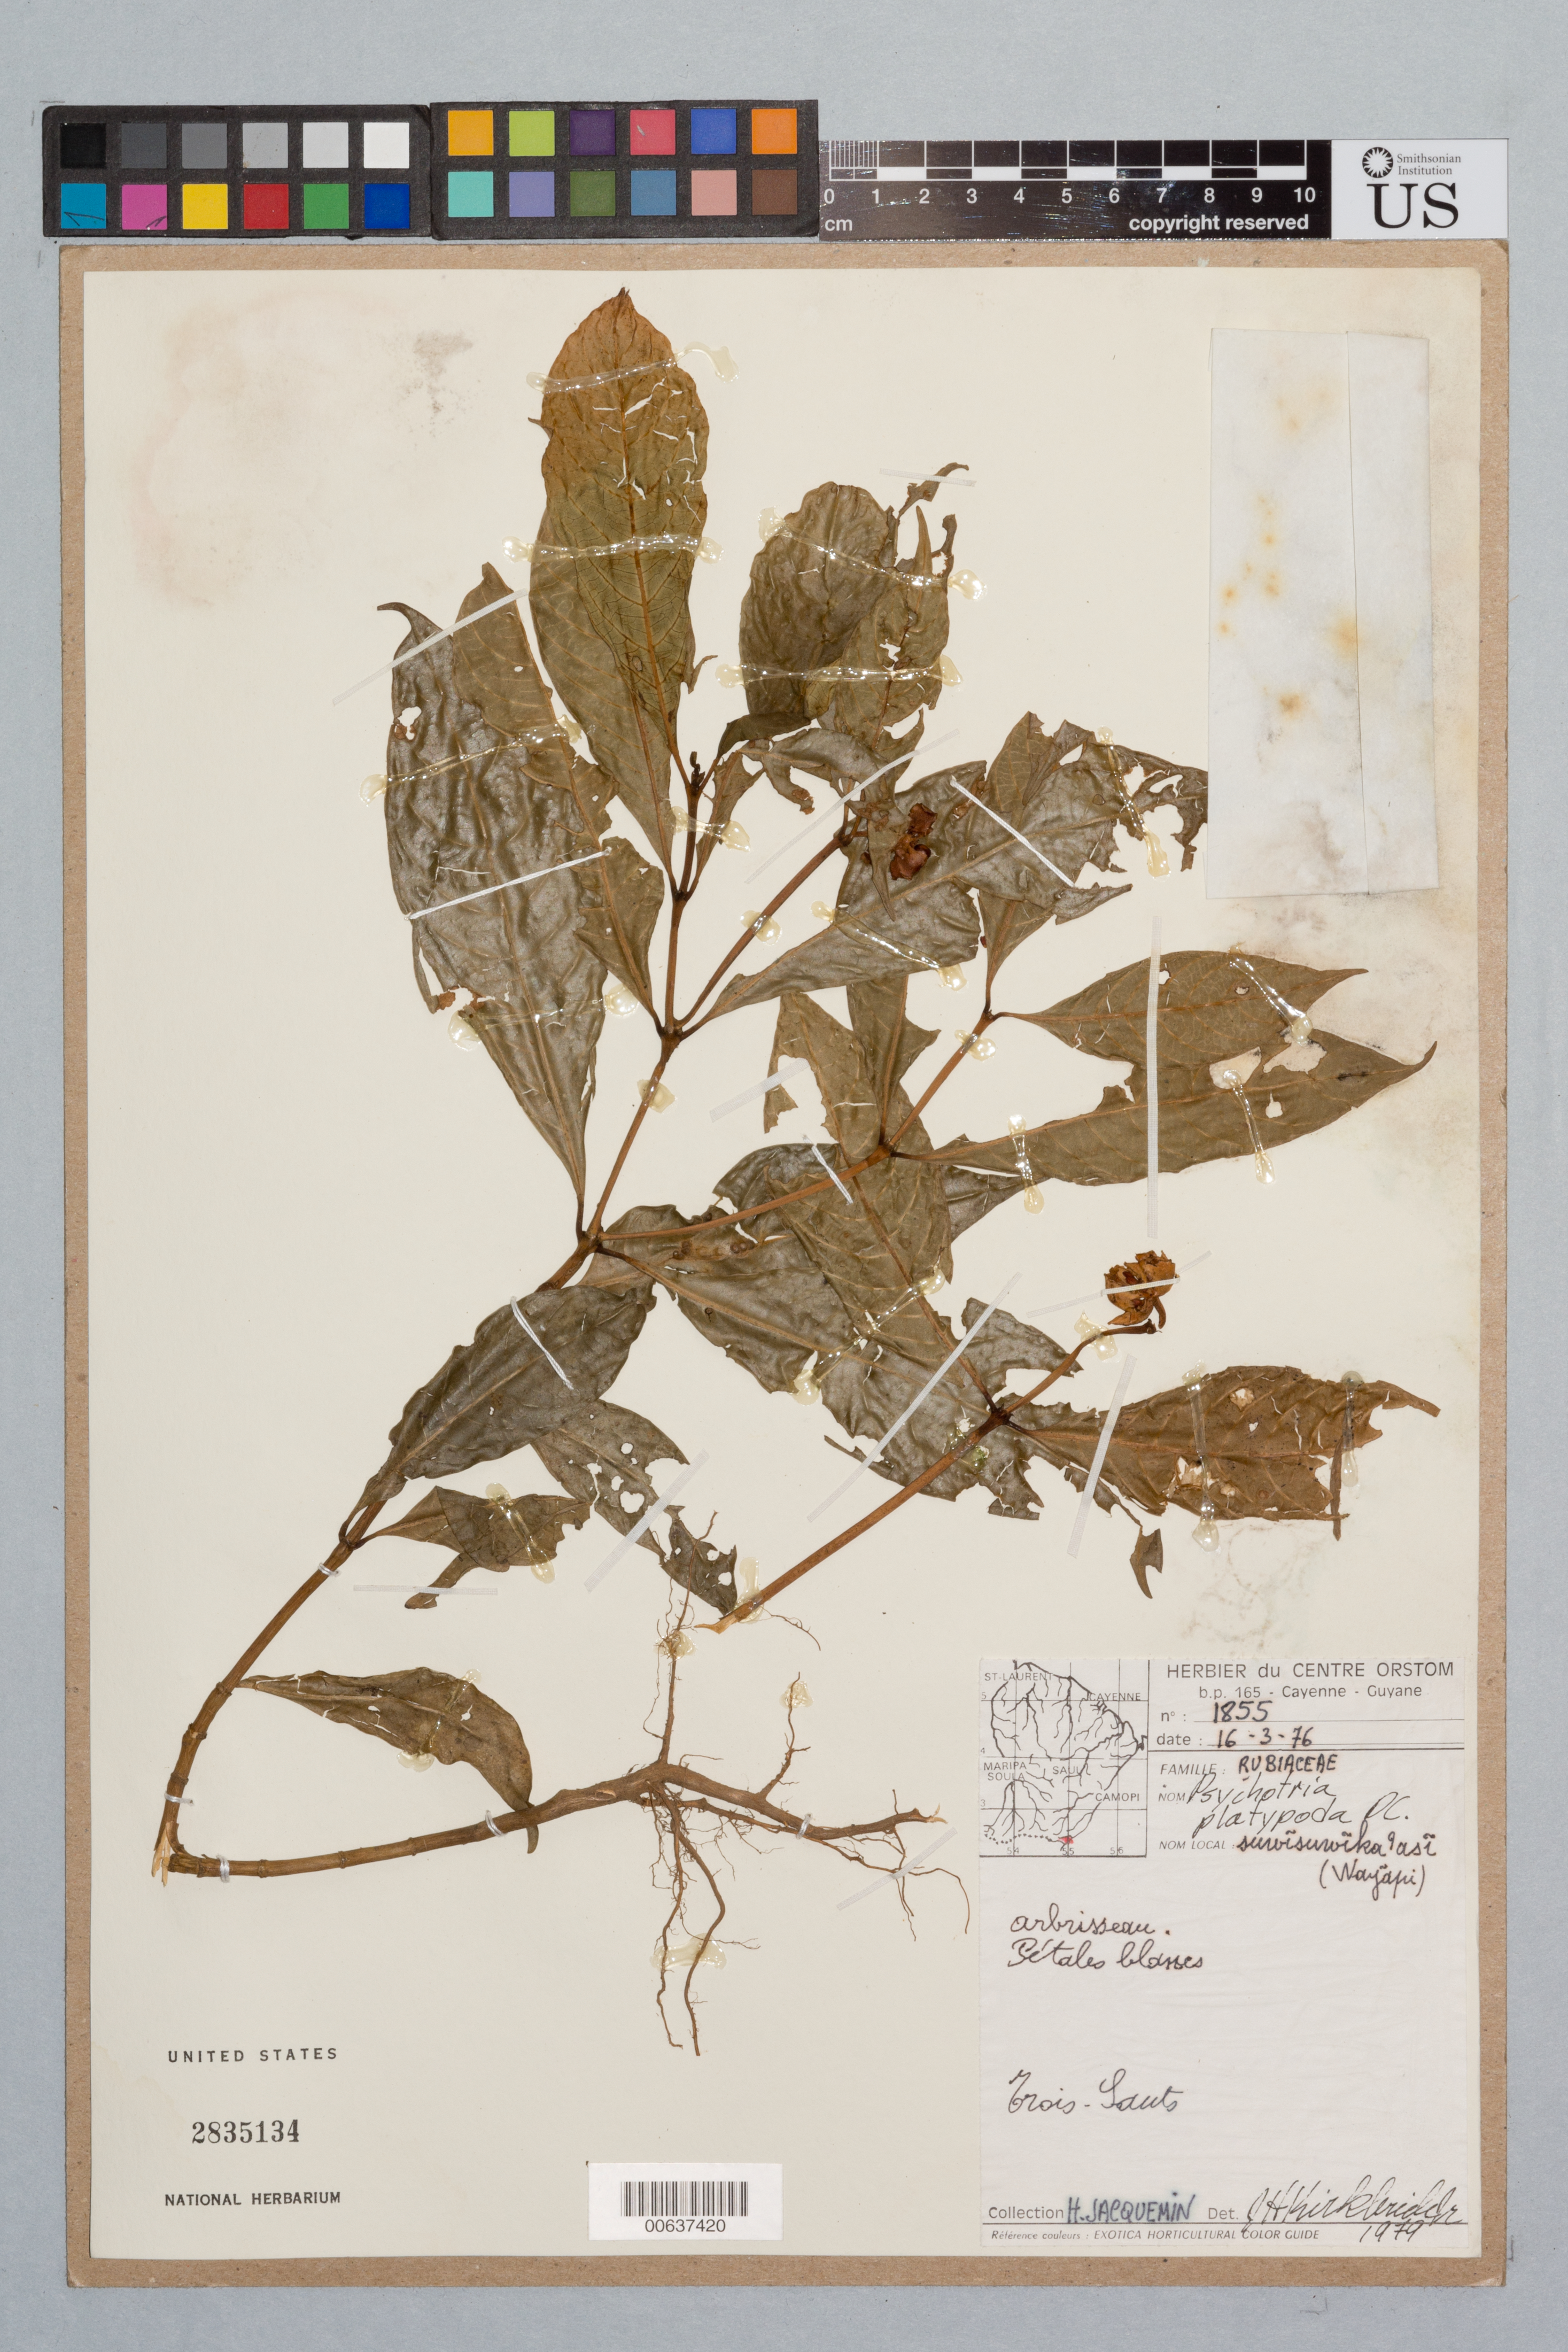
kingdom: Plantae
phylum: Tracheophyta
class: Magnoliopsida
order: Gentianales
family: Rubiaceae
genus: Palicourea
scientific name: Palicourea dichotoma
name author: (Rudge) Delprete & J.H. Kirkbr.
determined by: Kirkbride, J. H., Jr.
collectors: H. Jacquemin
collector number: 1855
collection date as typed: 16-Mar-76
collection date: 1976-03-16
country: French Guiana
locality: Trois Sauts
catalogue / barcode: US 2835134